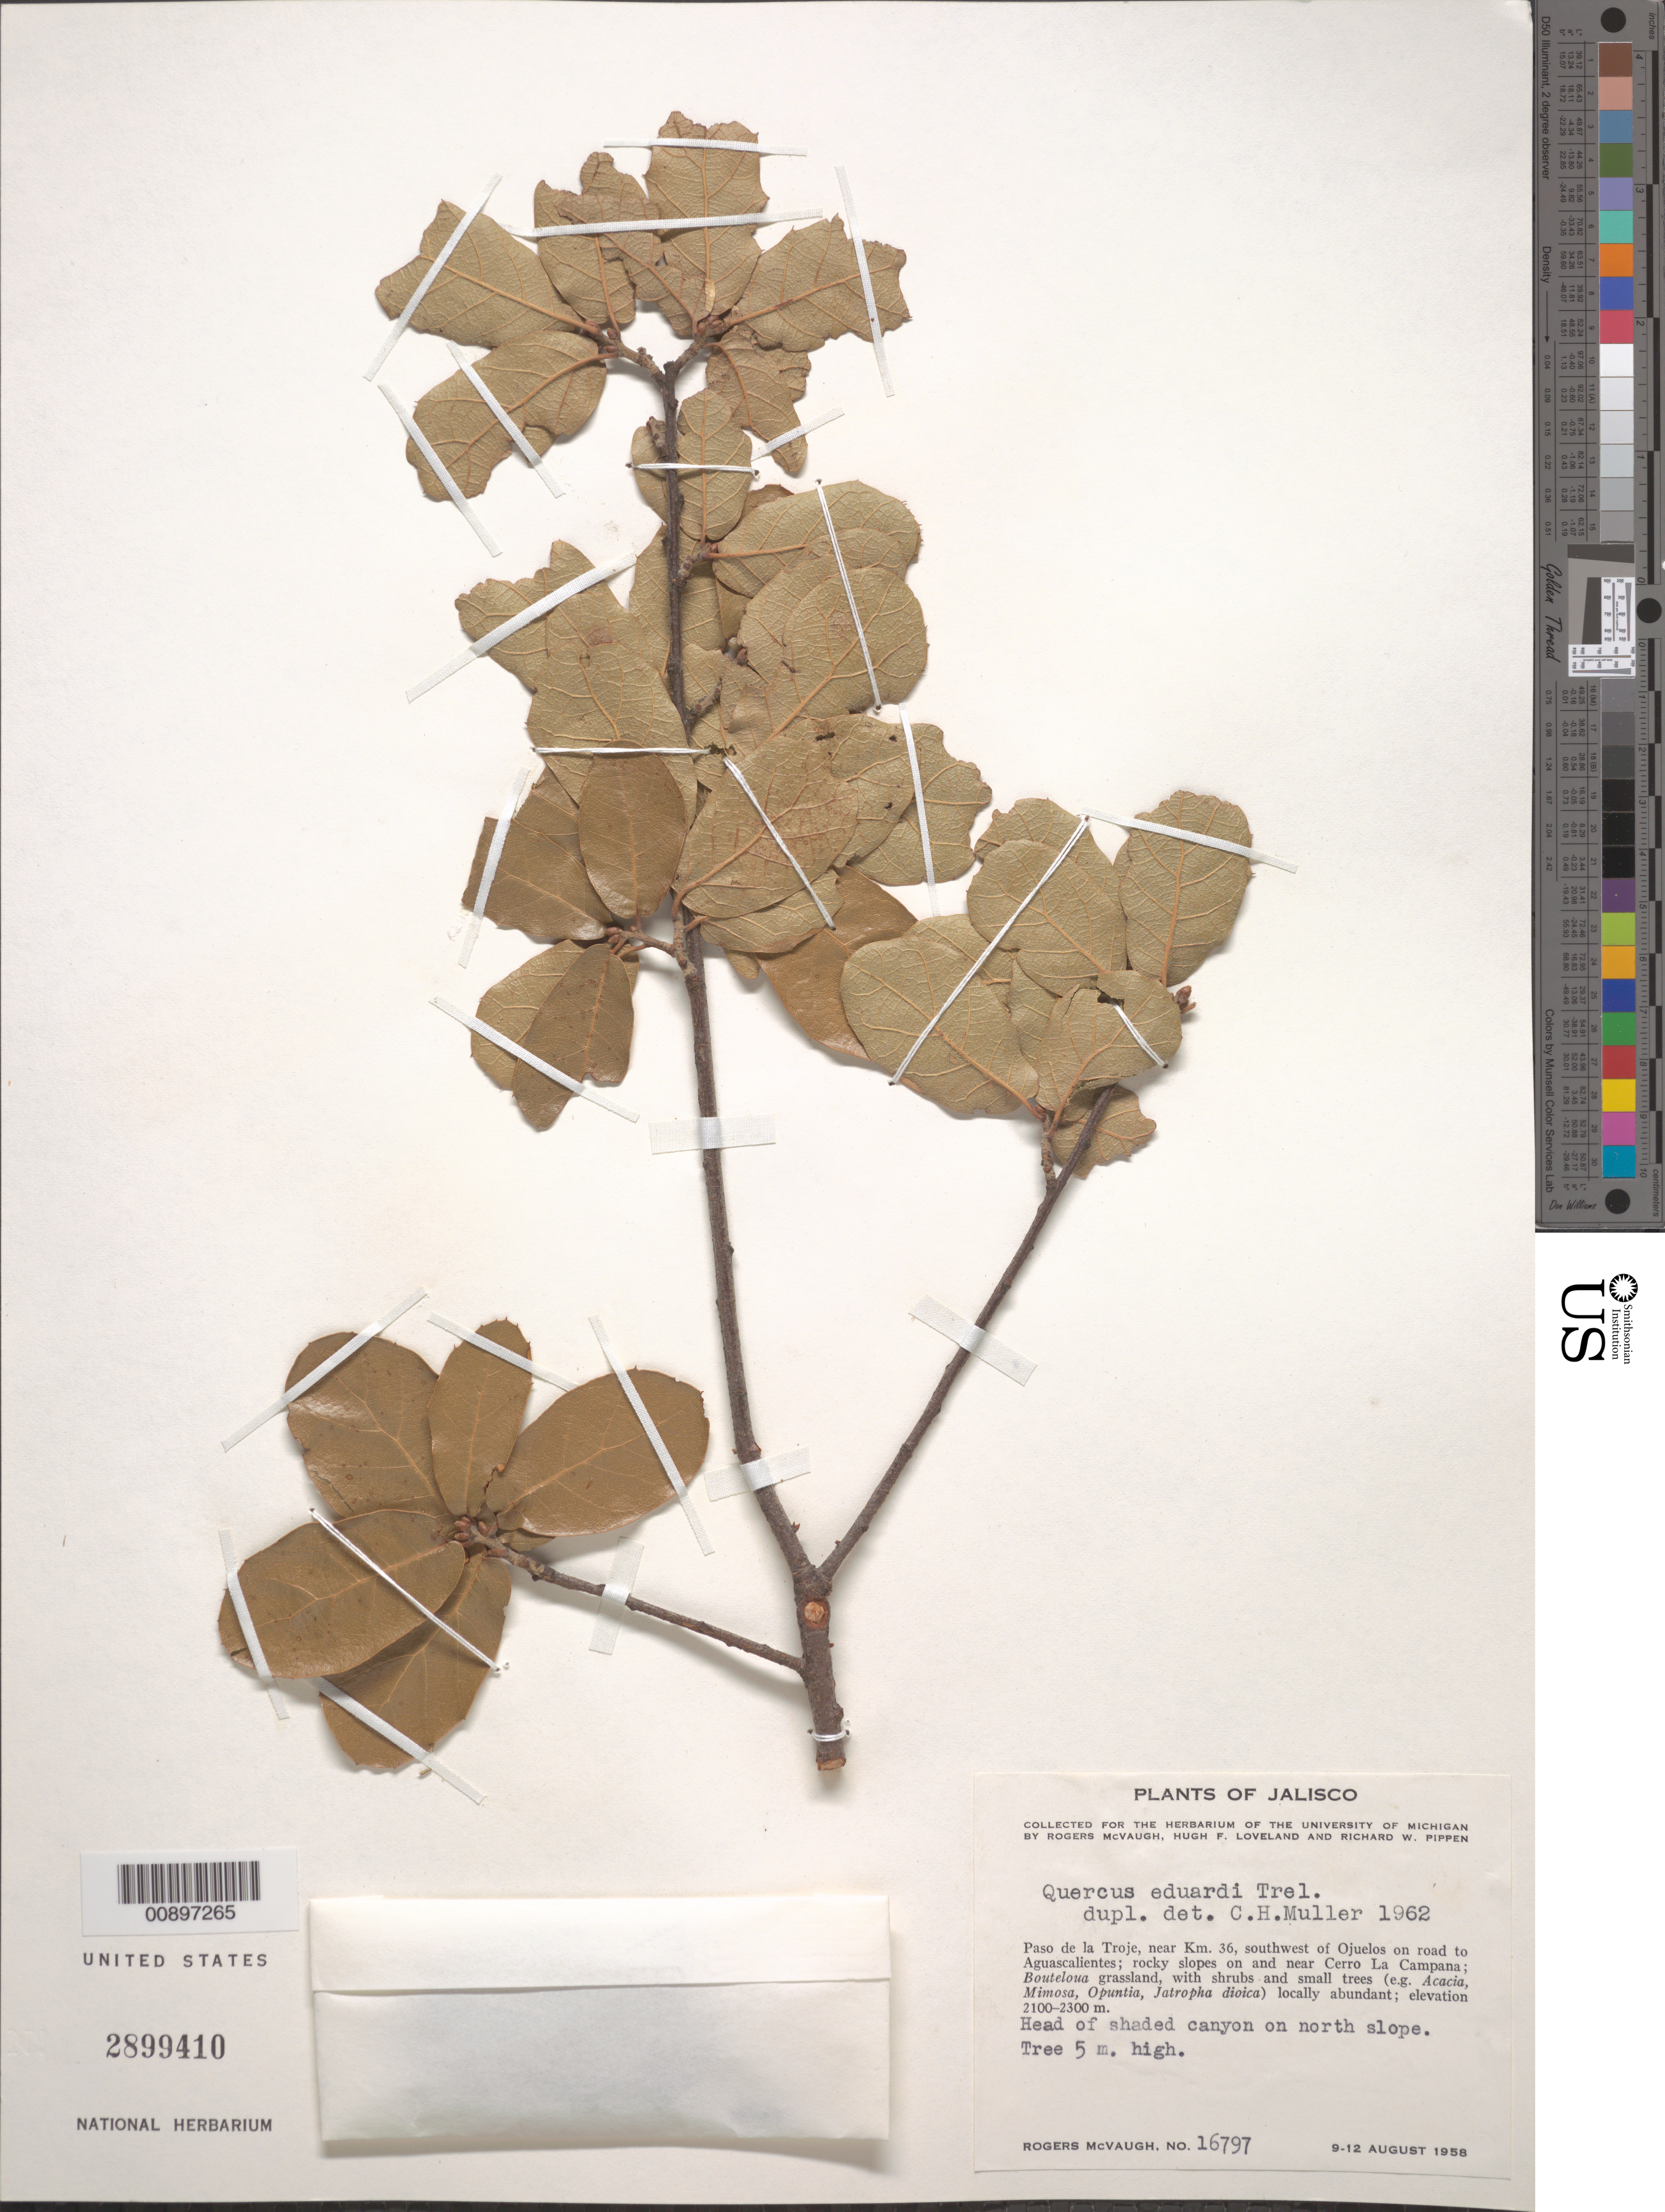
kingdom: Plantae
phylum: Tracheophyta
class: Magnoliopsida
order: Fagales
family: Fagaceae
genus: Quercus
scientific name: Quercus eduardii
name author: Trel.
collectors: R. McVaugh, H. Loveland & R. W. Pippen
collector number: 16797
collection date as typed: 09 Aug 1958 to 12 Aug 1958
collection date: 1958-08-09/1958-08-12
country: Mexico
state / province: Jalisco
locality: Paso de la Troje, near km. 36, southwest of Ojuelos on road to Aguascalientes; rocky slopes on and near Cerro La Campana.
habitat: Head of shaded canyon on N slope. Bouteloua grassland, w/shrubs & small trees (e.g. Acacia, Mimosa, Opuntia, Jatropha dioica)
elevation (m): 2300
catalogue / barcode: US 2899410